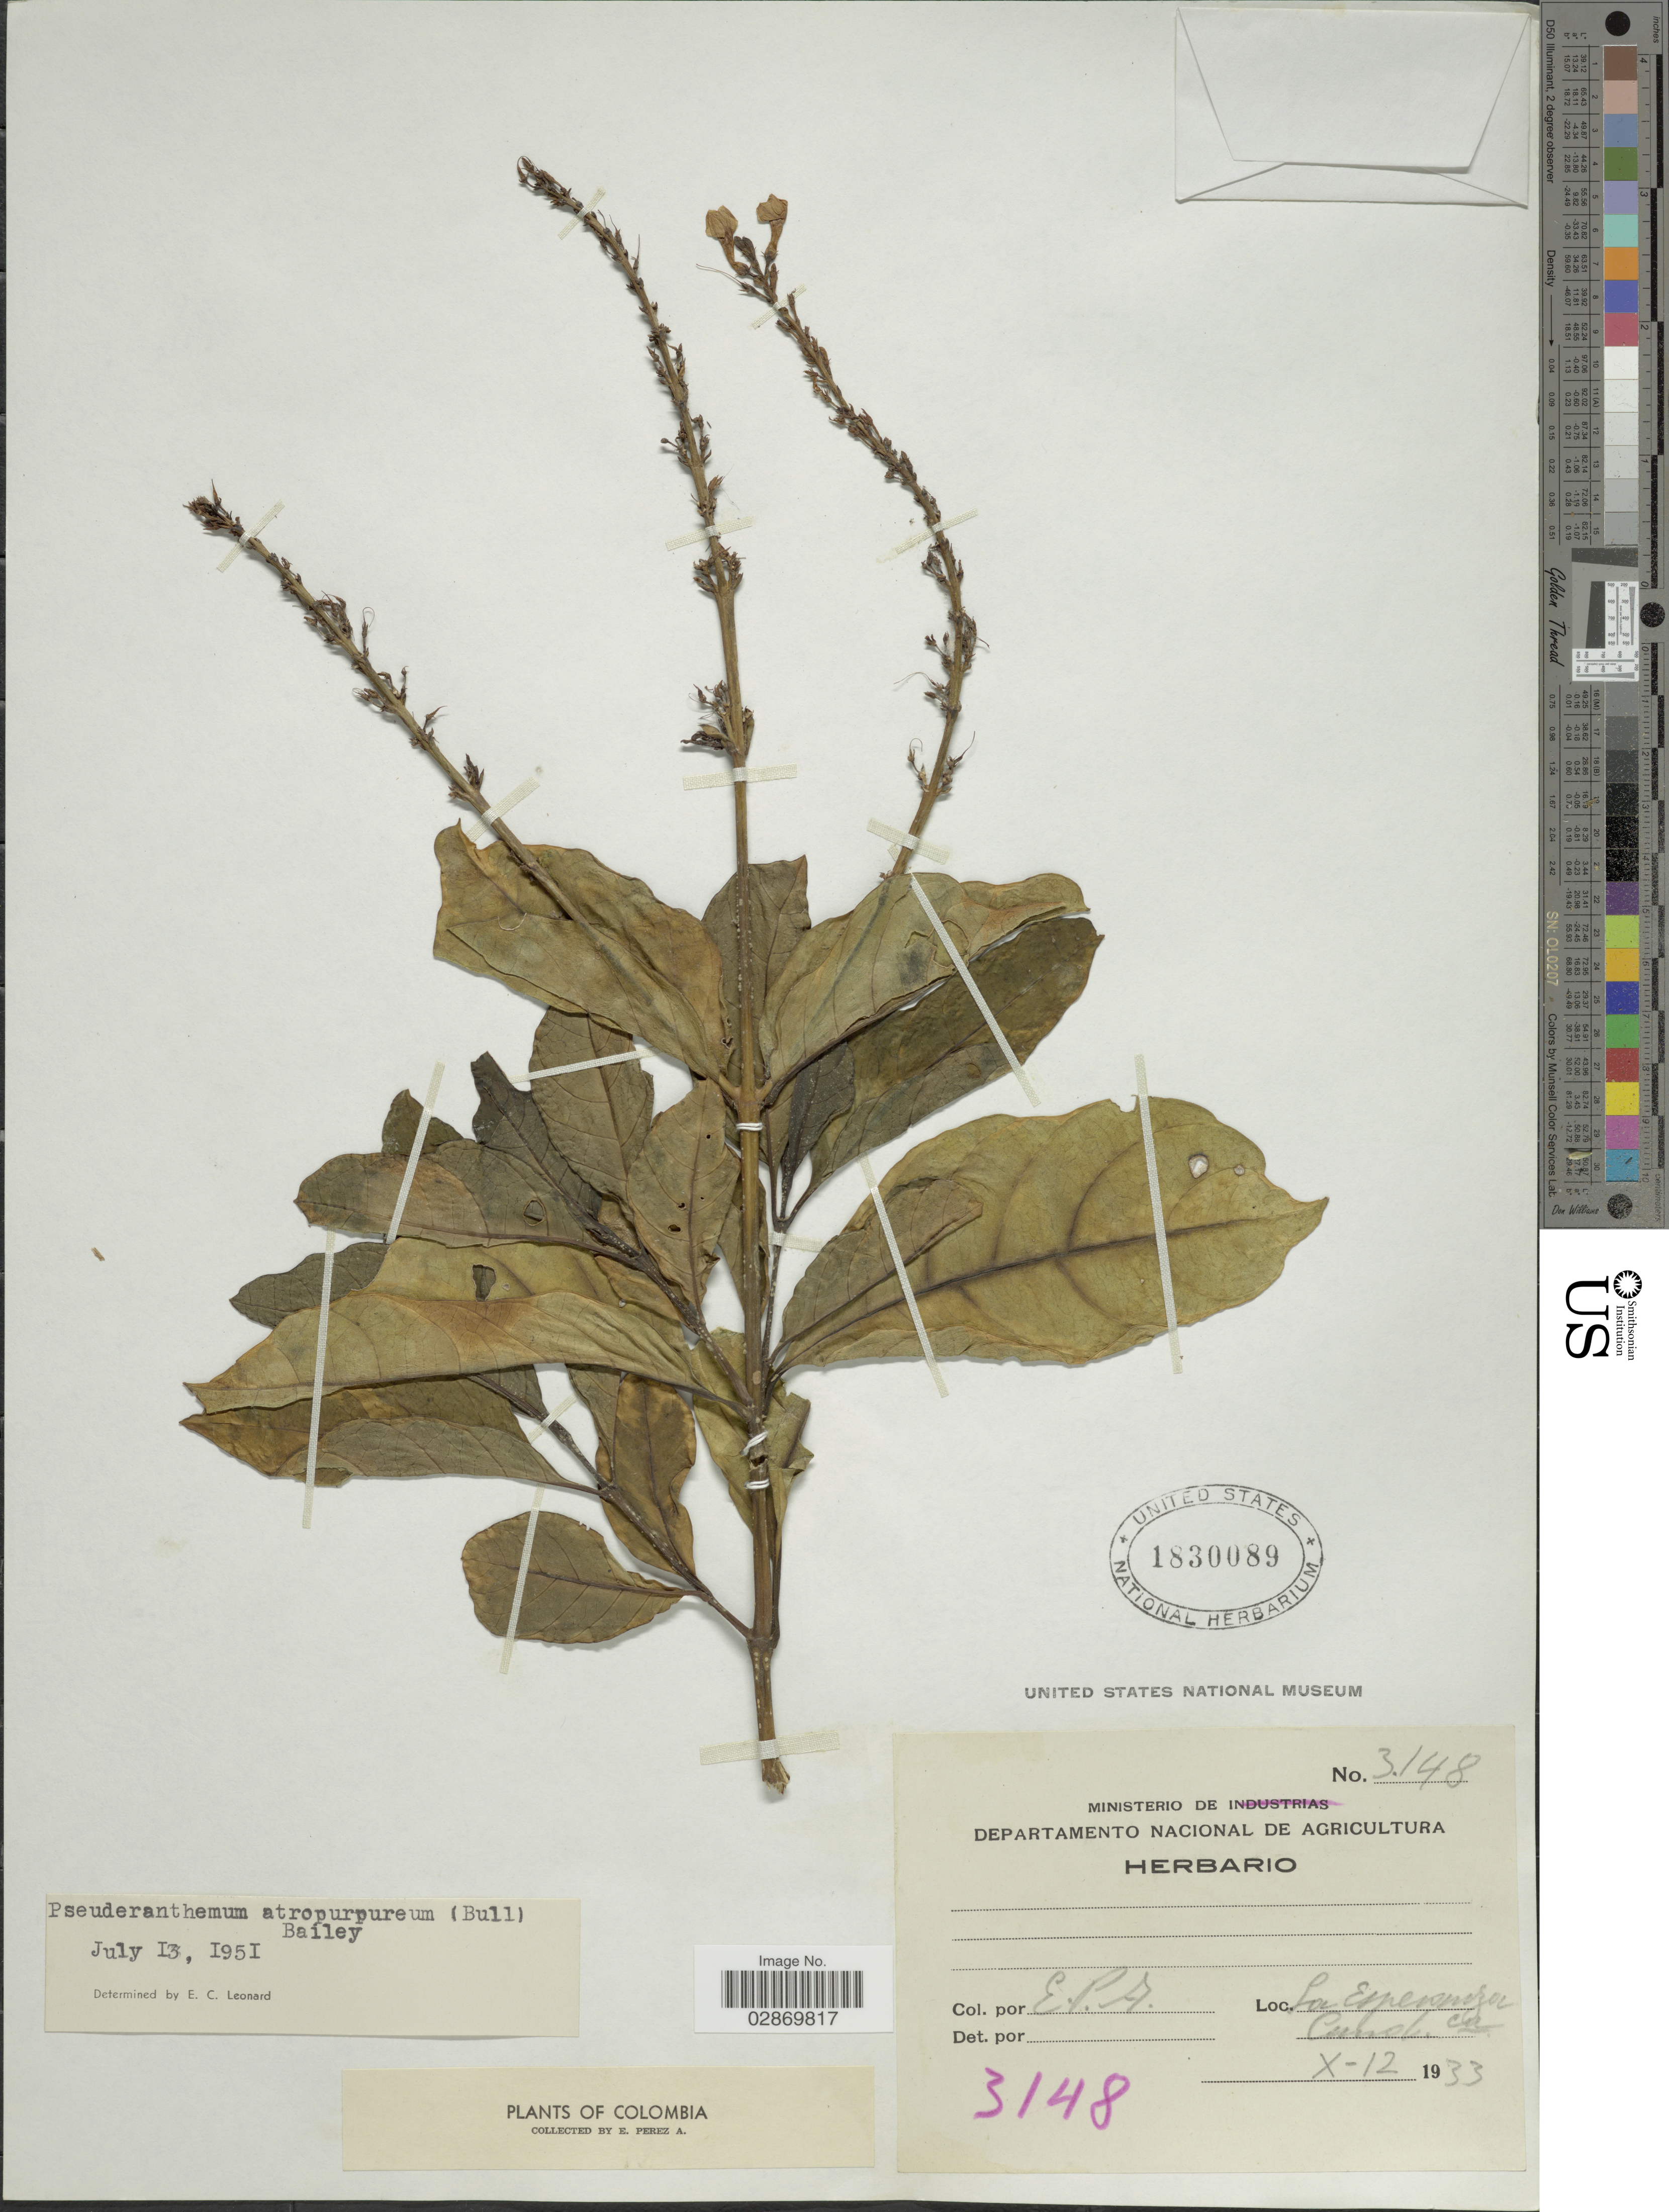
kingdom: Plantae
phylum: Tracheophyta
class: Magnoliopsida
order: Lamiales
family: Acanthaceae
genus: Pseuderanthemum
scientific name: Pseuderanthemum atropurpureum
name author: (W. Bull) L.H. Bailey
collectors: E. Pérez Arbeláez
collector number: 3148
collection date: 1933-10-12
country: Colombia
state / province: Cundinamarca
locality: La Esperanza.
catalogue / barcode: US 1830089